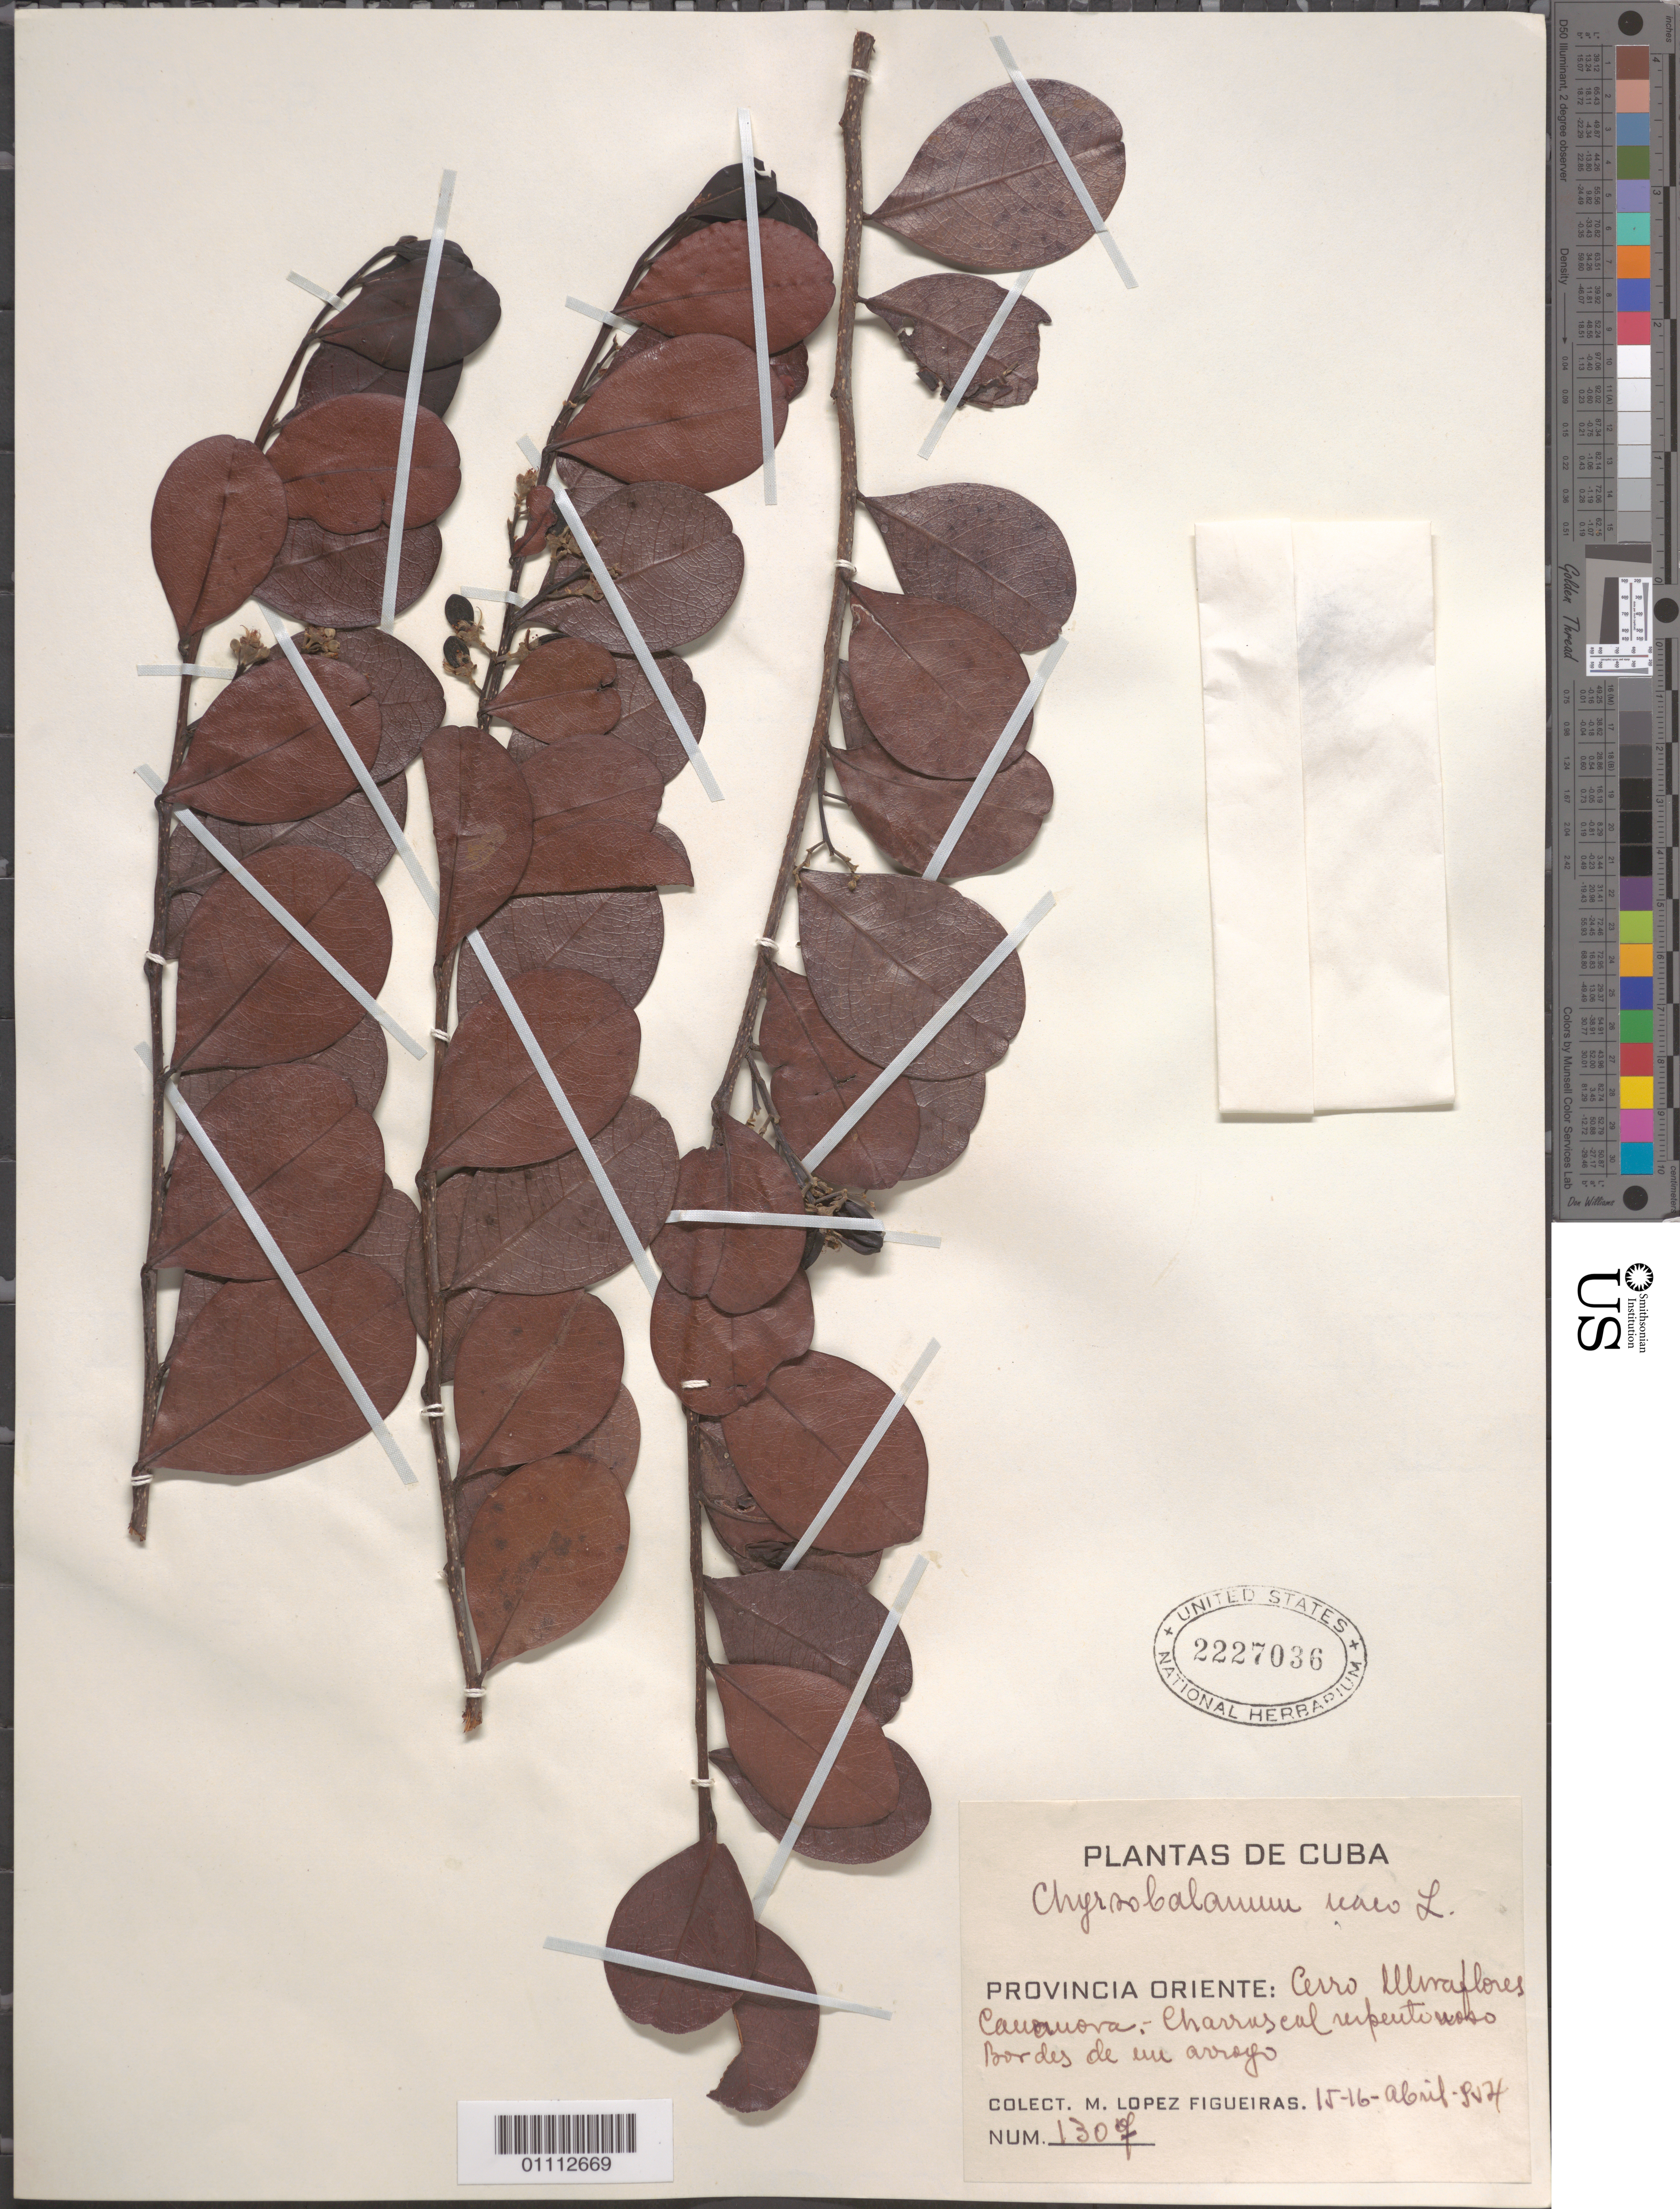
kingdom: Plantae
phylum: Tracheophyta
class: Magnoliopsida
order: Malpighiales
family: Chrysobalanaceae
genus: Chrysobalanus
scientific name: Chrysobalanus icaco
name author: L.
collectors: M. López Figueiras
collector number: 1307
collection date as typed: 15 Apr 1954 to 16 Apr 1954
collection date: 1954-04-15/1954-04-16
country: Cuba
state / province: Oriente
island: Cuba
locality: Cerro Miraflores Cananova - Charrascal serentouso Bordes de un arroyo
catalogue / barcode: US 2227036